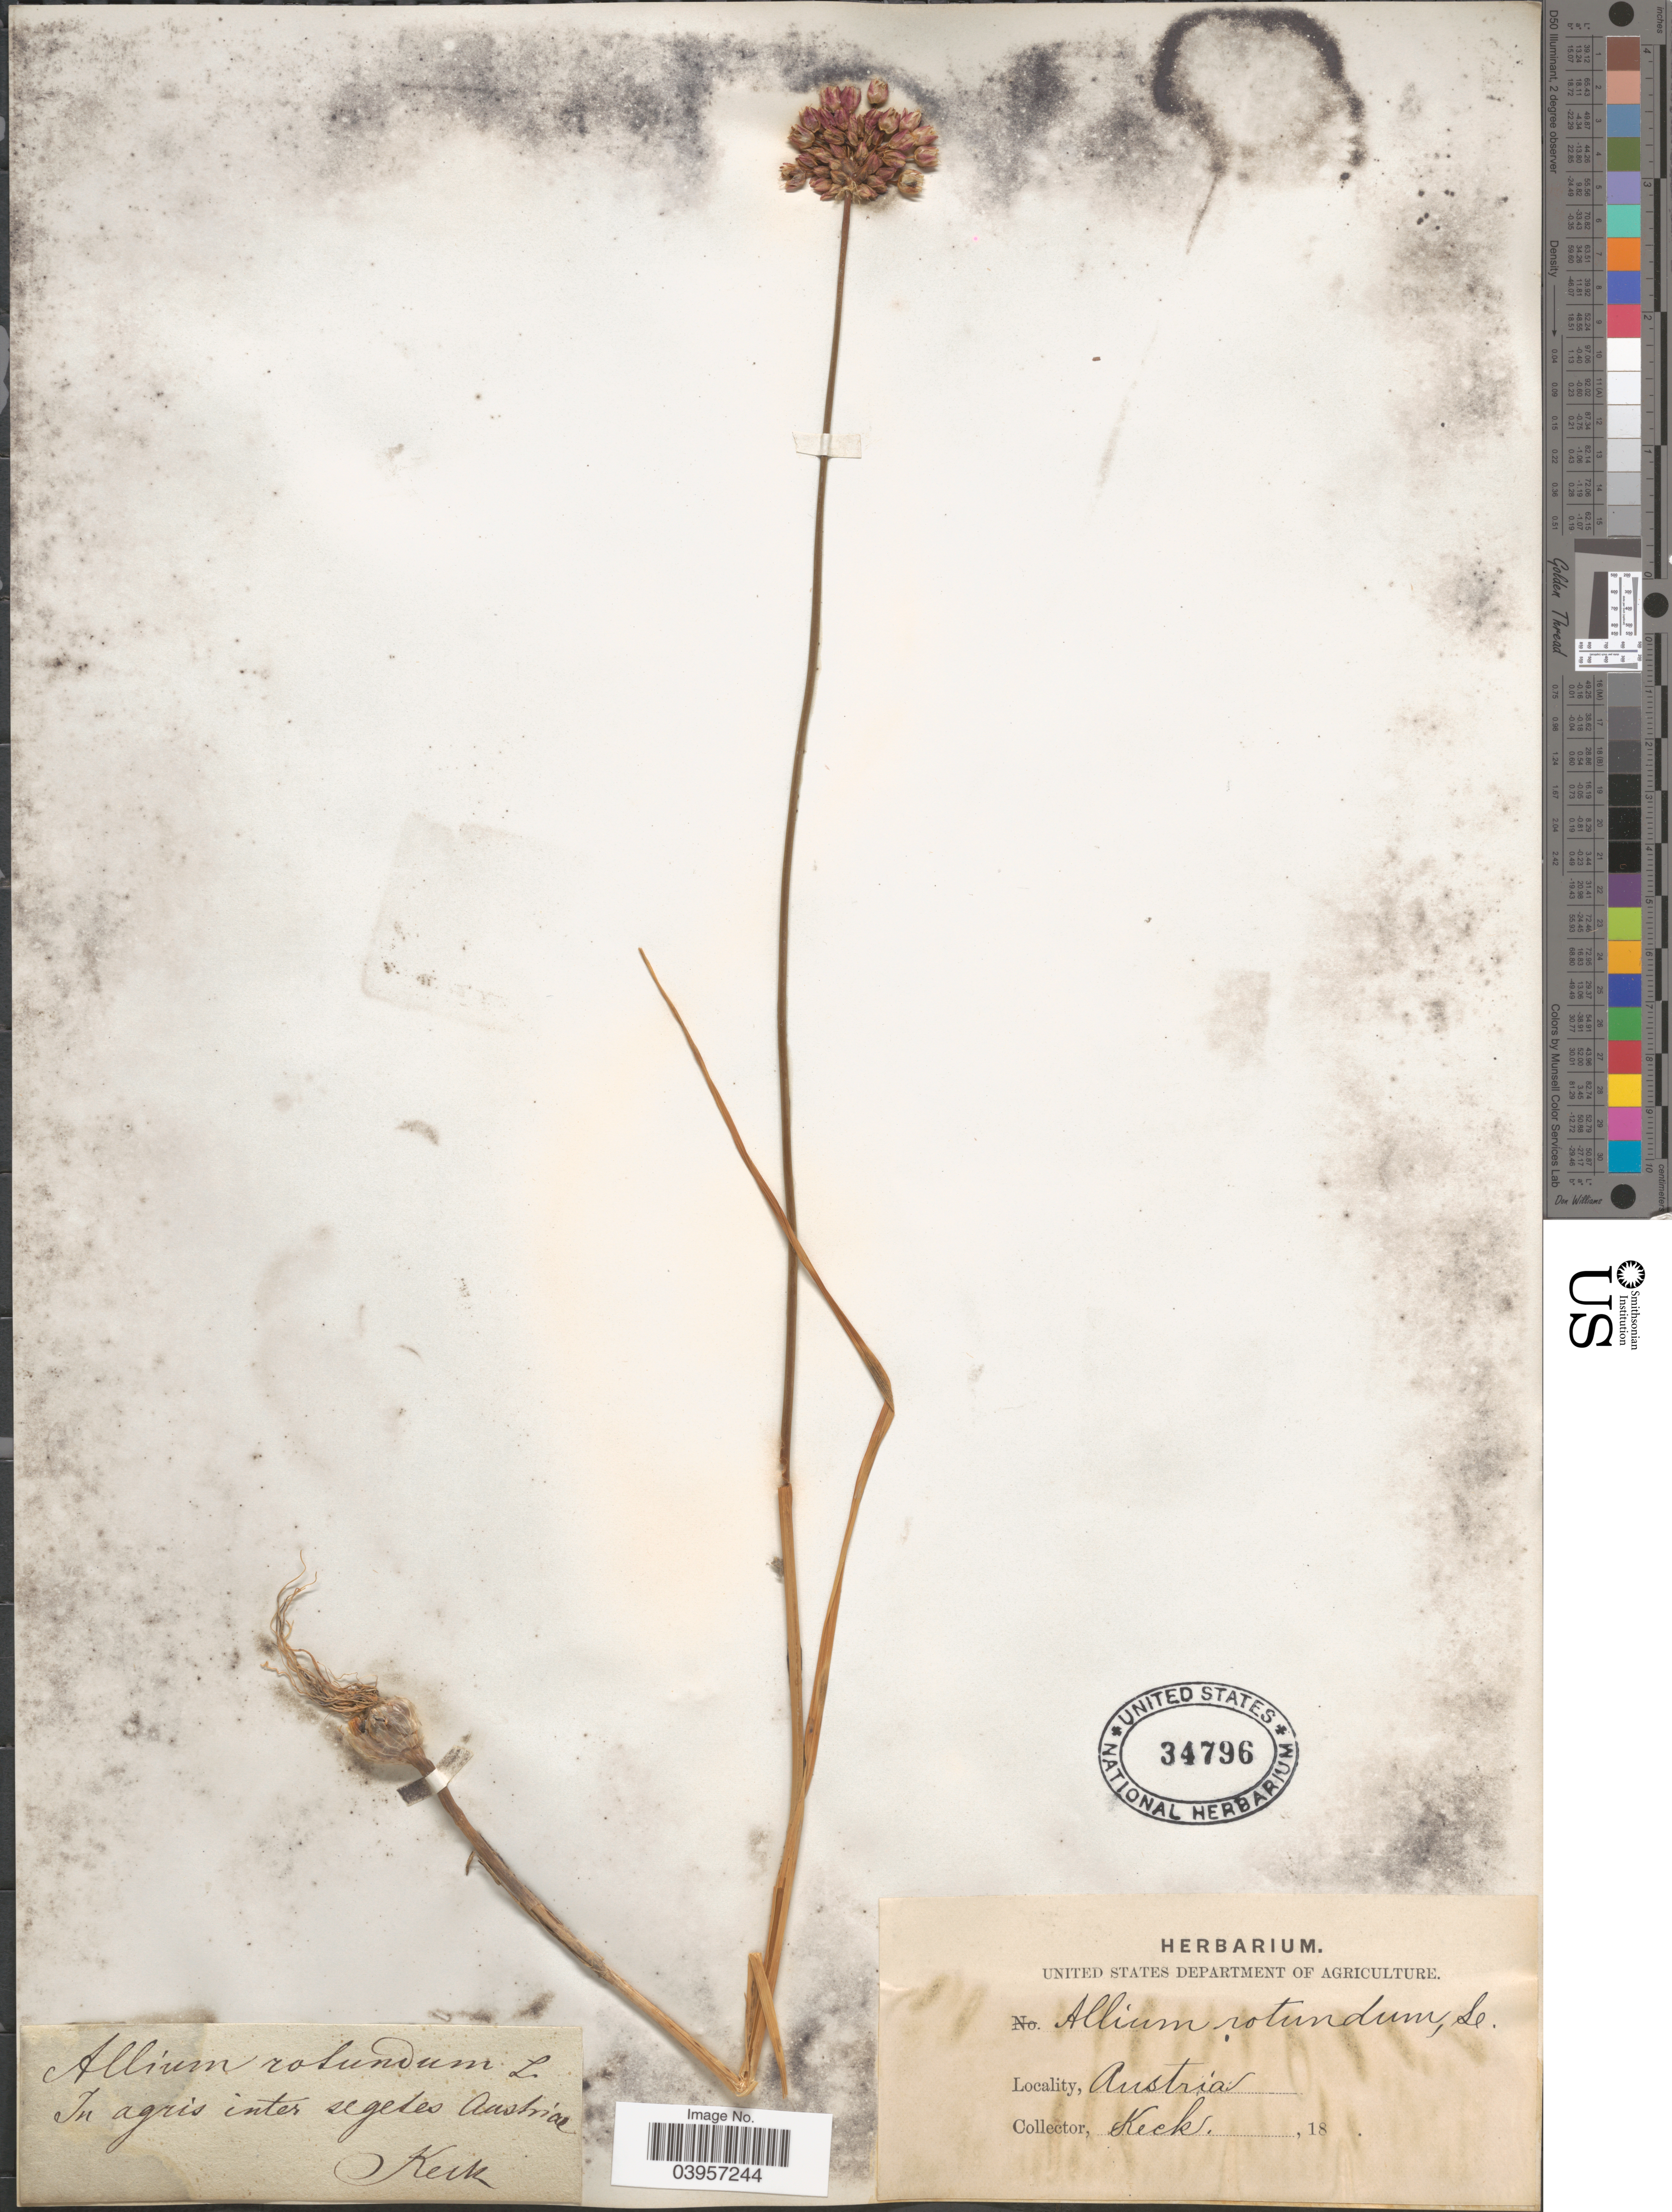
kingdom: Plantae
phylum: Tracheophyta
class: Liliopsida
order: Asparagales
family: Amaryllidaceae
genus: Allium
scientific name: Allium rotundum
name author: L.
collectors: -- Keck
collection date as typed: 18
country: Austria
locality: In agris inter segeles Austria.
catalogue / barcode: US 34796